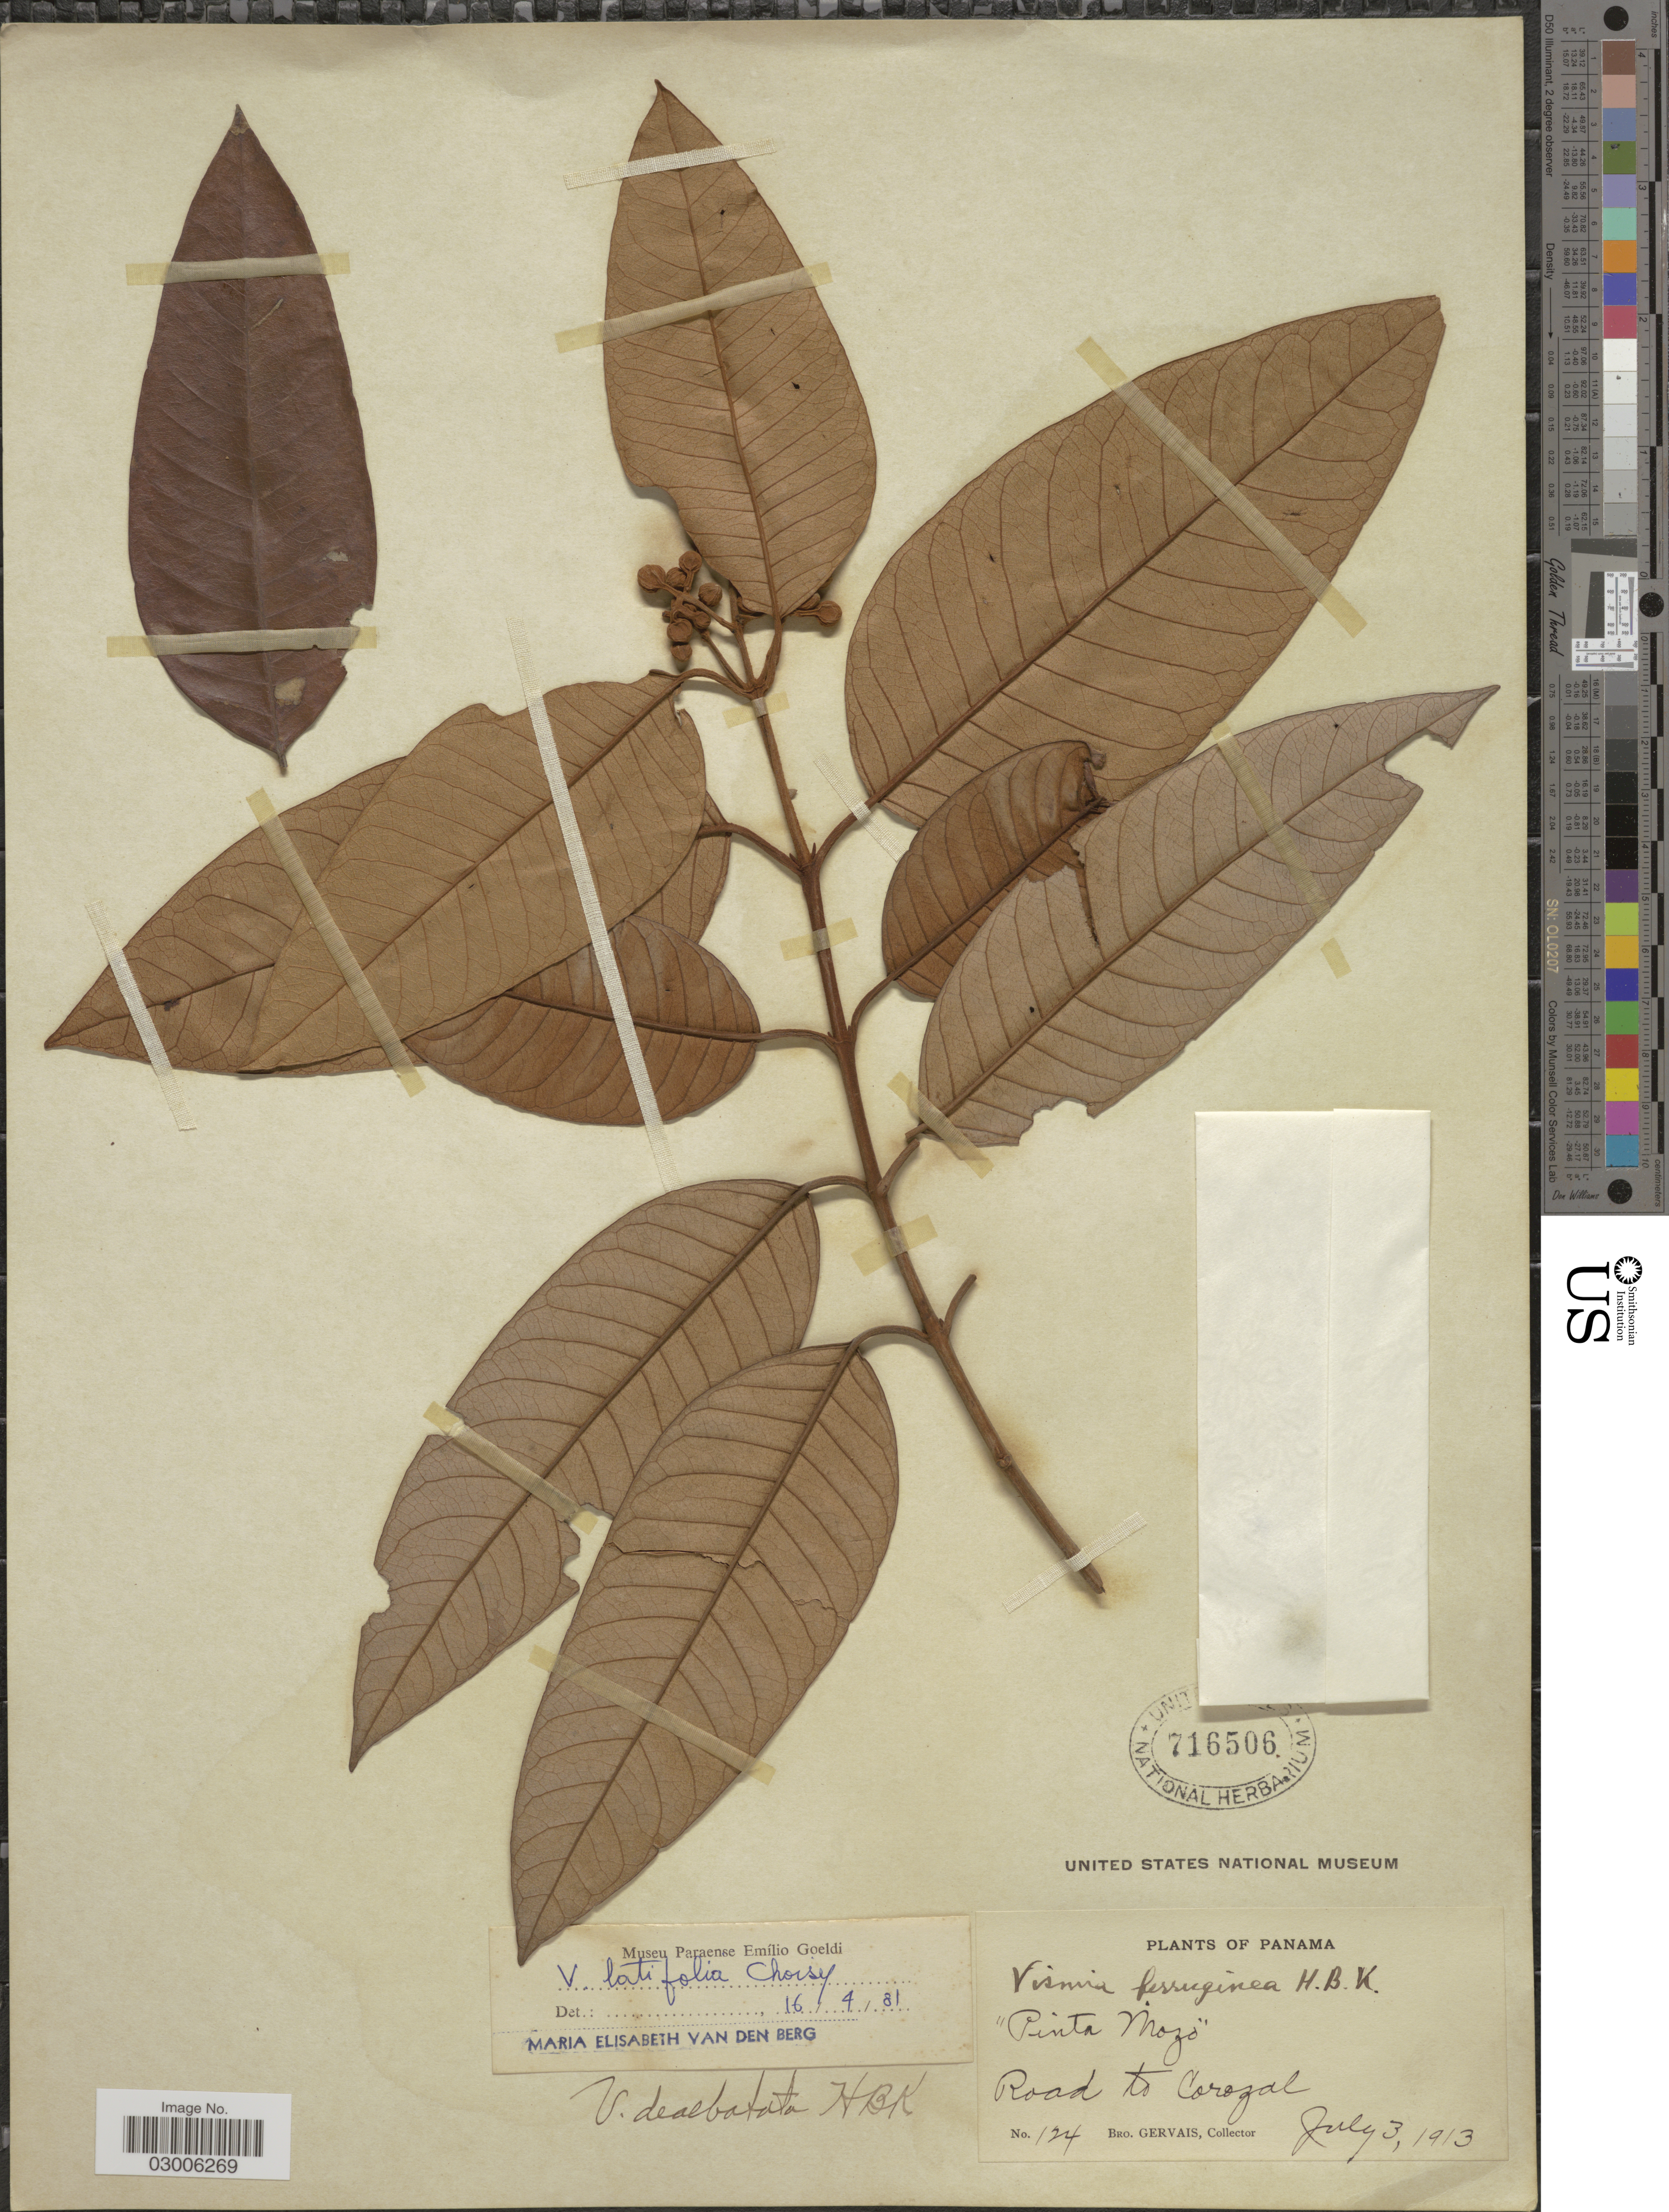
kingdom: Plantae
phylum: Tracheophyta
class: Magnoliopsida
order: Malpighiales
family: Hypericaceae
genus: Vismia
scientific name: Vismia latifolia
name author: (Aubl.) Choisy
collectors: B. Gervais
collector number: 124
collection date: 1913-07-03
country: Panama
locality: Road to Corozal.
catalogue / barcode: US 716506